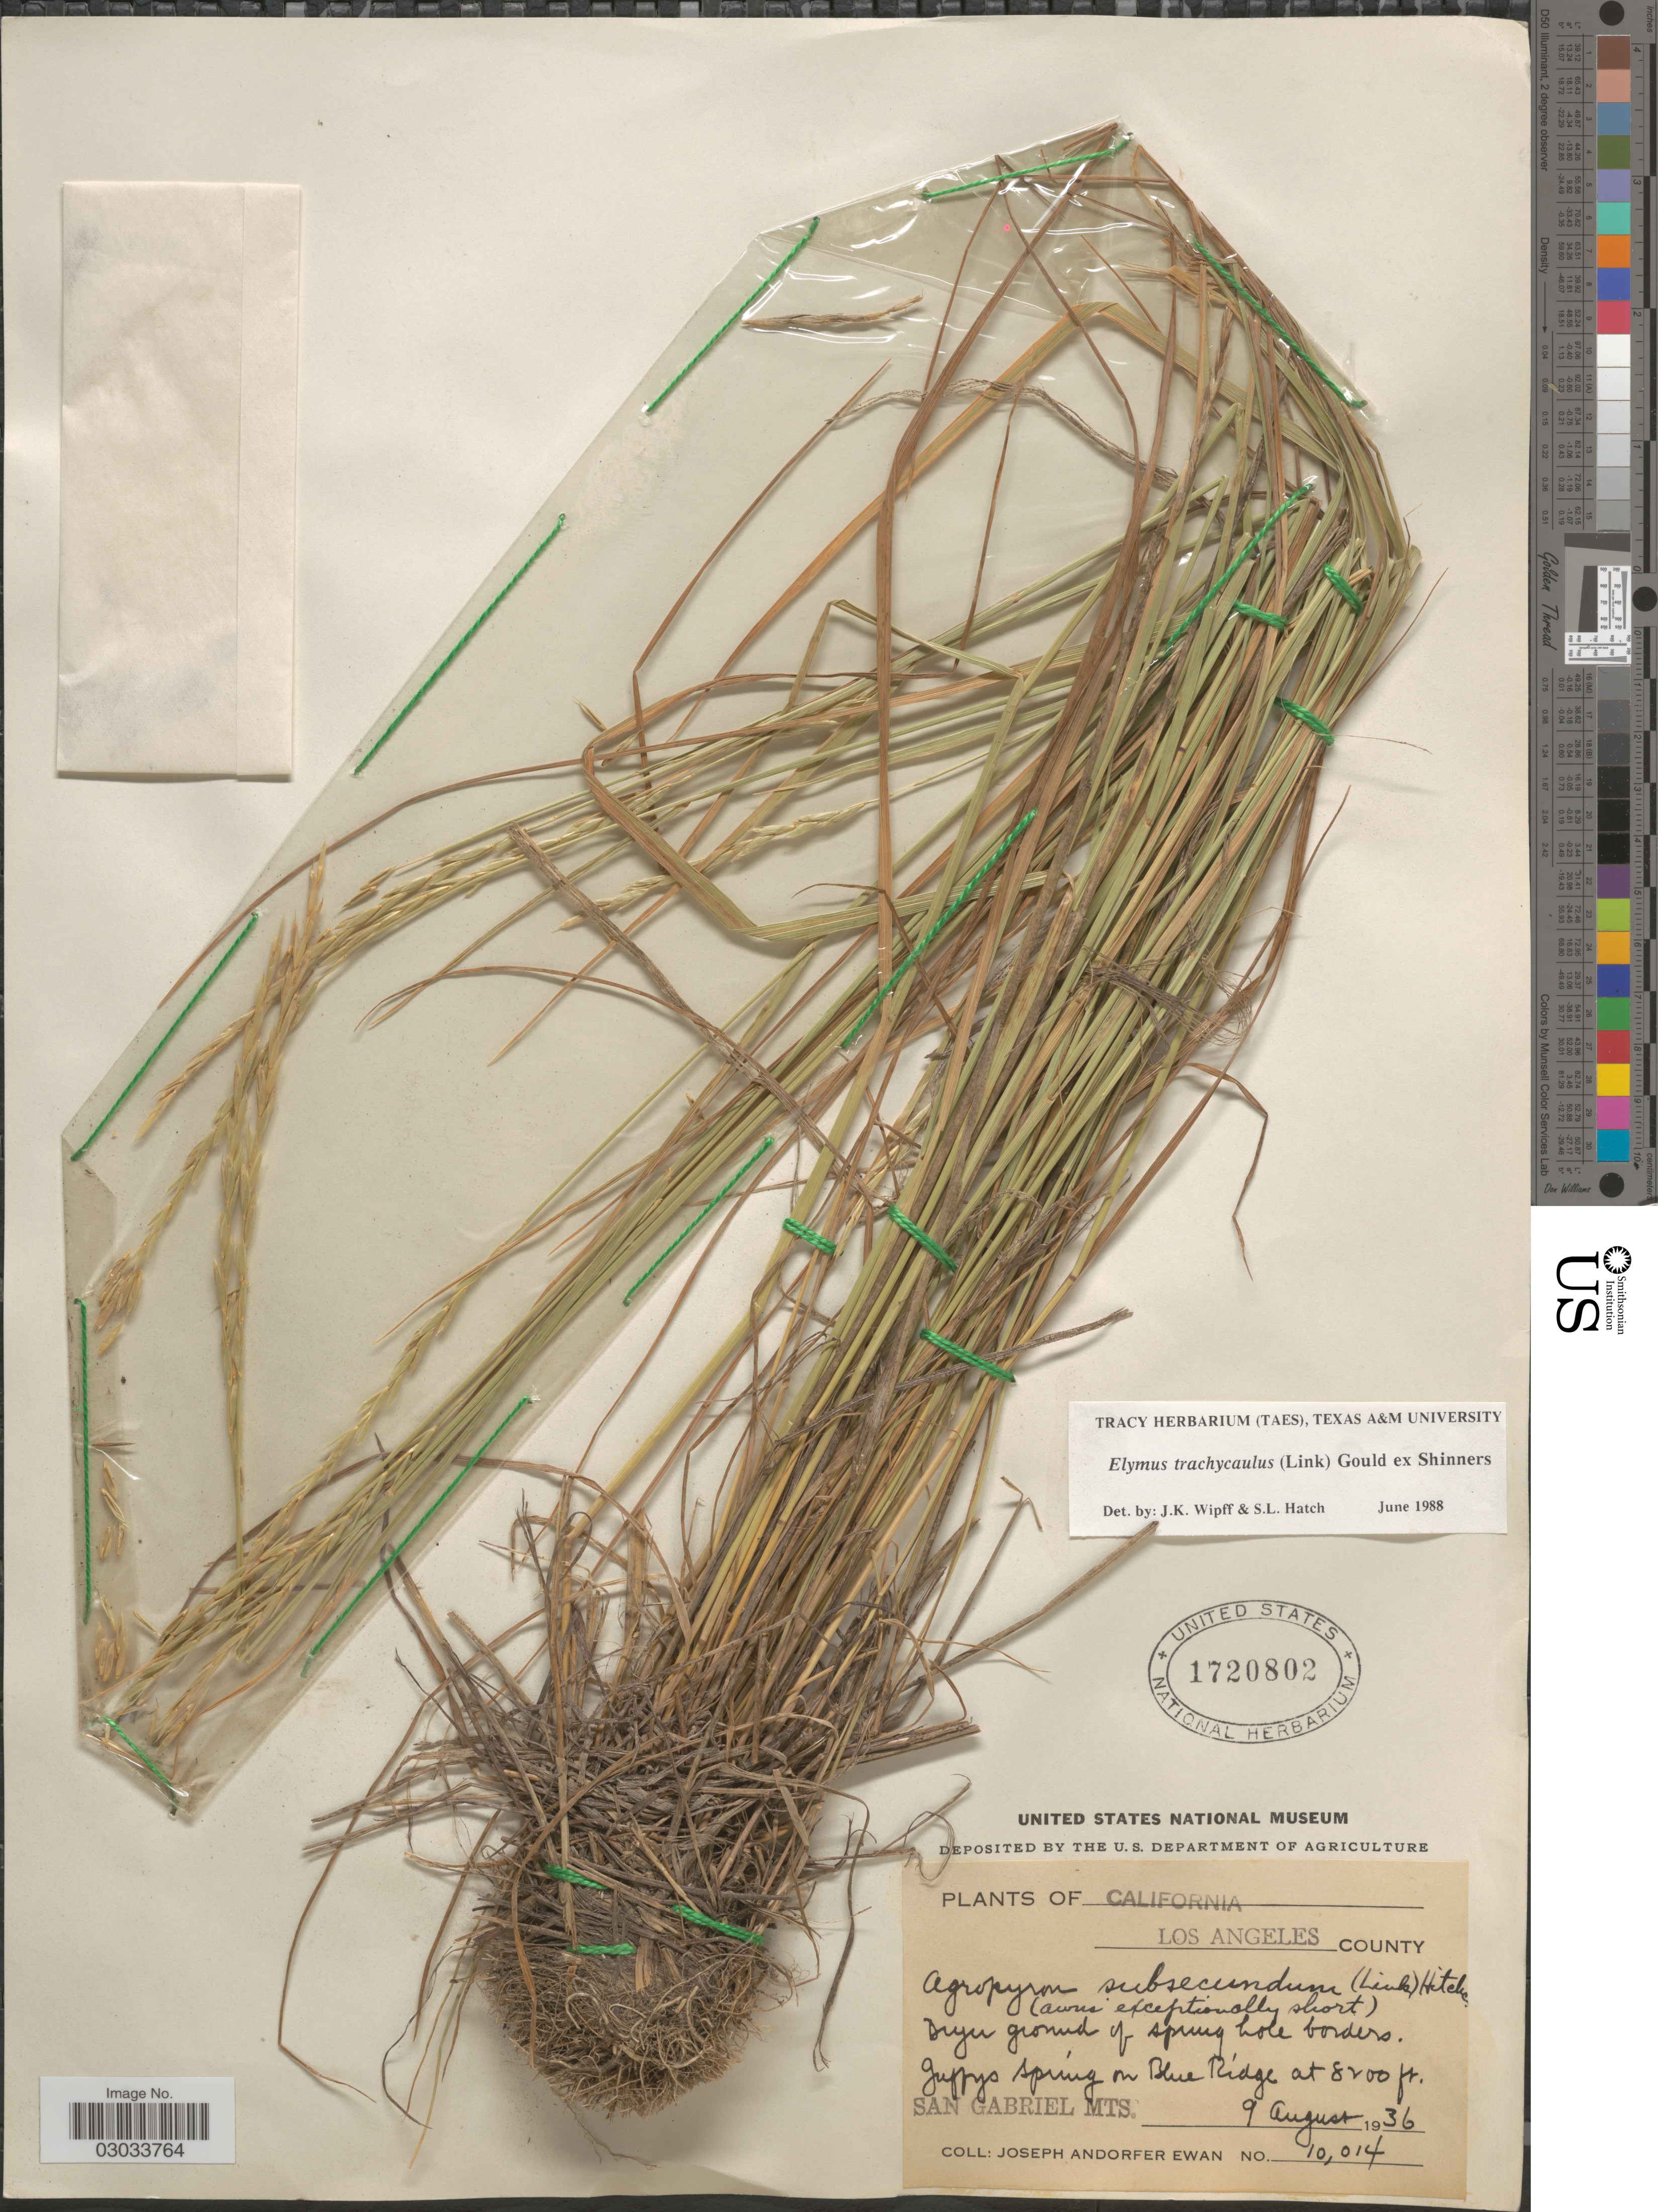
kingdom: Plantae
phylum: Tracheophyta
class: Liliopsida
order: Poales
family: Poaceae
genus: Elymus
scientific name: Elymus trachycaulus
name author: (Link) Gould ex Shinners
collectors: J. A. Ewan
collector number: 10014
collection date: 1936-08-09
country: United States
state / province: California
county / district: Los Angeles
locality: Los Angeles County. Guffys Spring on Blue Ridge. San Gabriel Mts.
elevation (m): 2499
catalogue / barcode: US 1720802